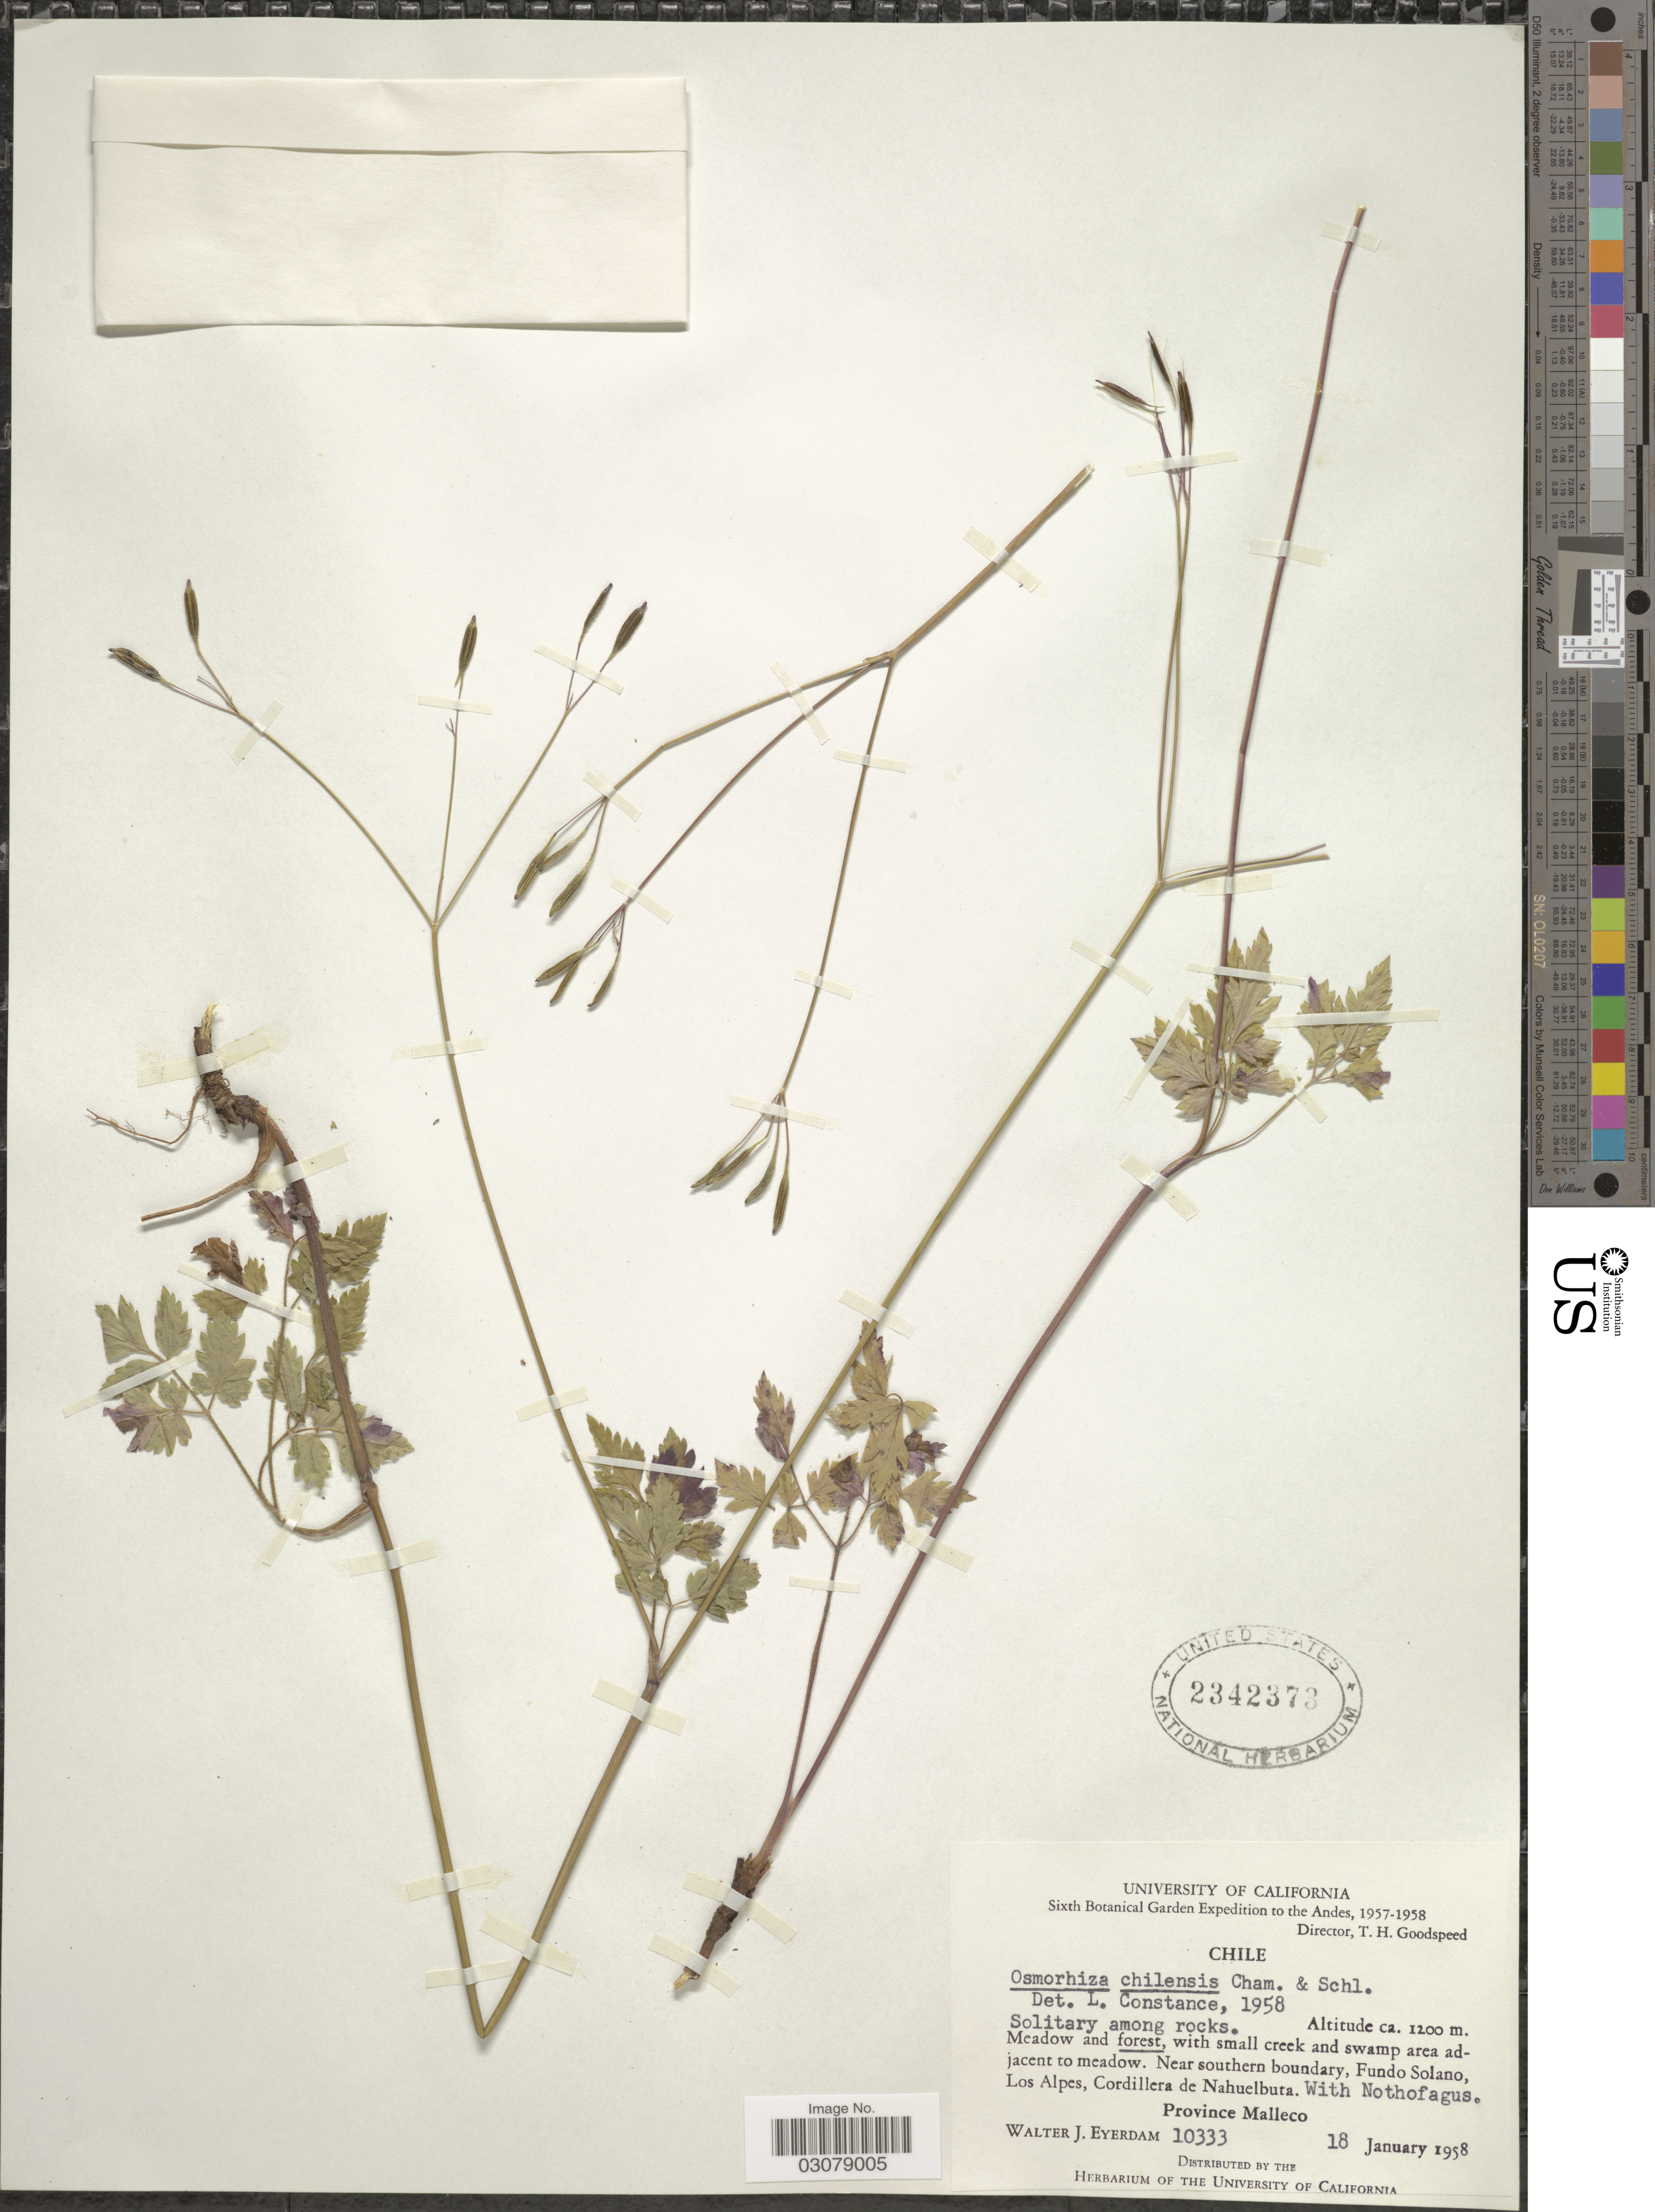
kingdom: Plantae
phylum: Tracheophyta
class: Magnoliopsida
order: Apiales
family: Apiaceae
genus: Osmorhiza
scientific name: Osmorhiza chilensis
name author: Hook. & Arn.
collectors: W. J. Eyerdam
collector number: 10333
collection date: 1958-01-18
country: Chile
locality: Near southern boundary, Fundo Solano, Los Alpes, Cordillera de Nahuelbuta, Province Malleco, The Andes.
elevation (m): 1200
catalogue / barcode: US 2342373